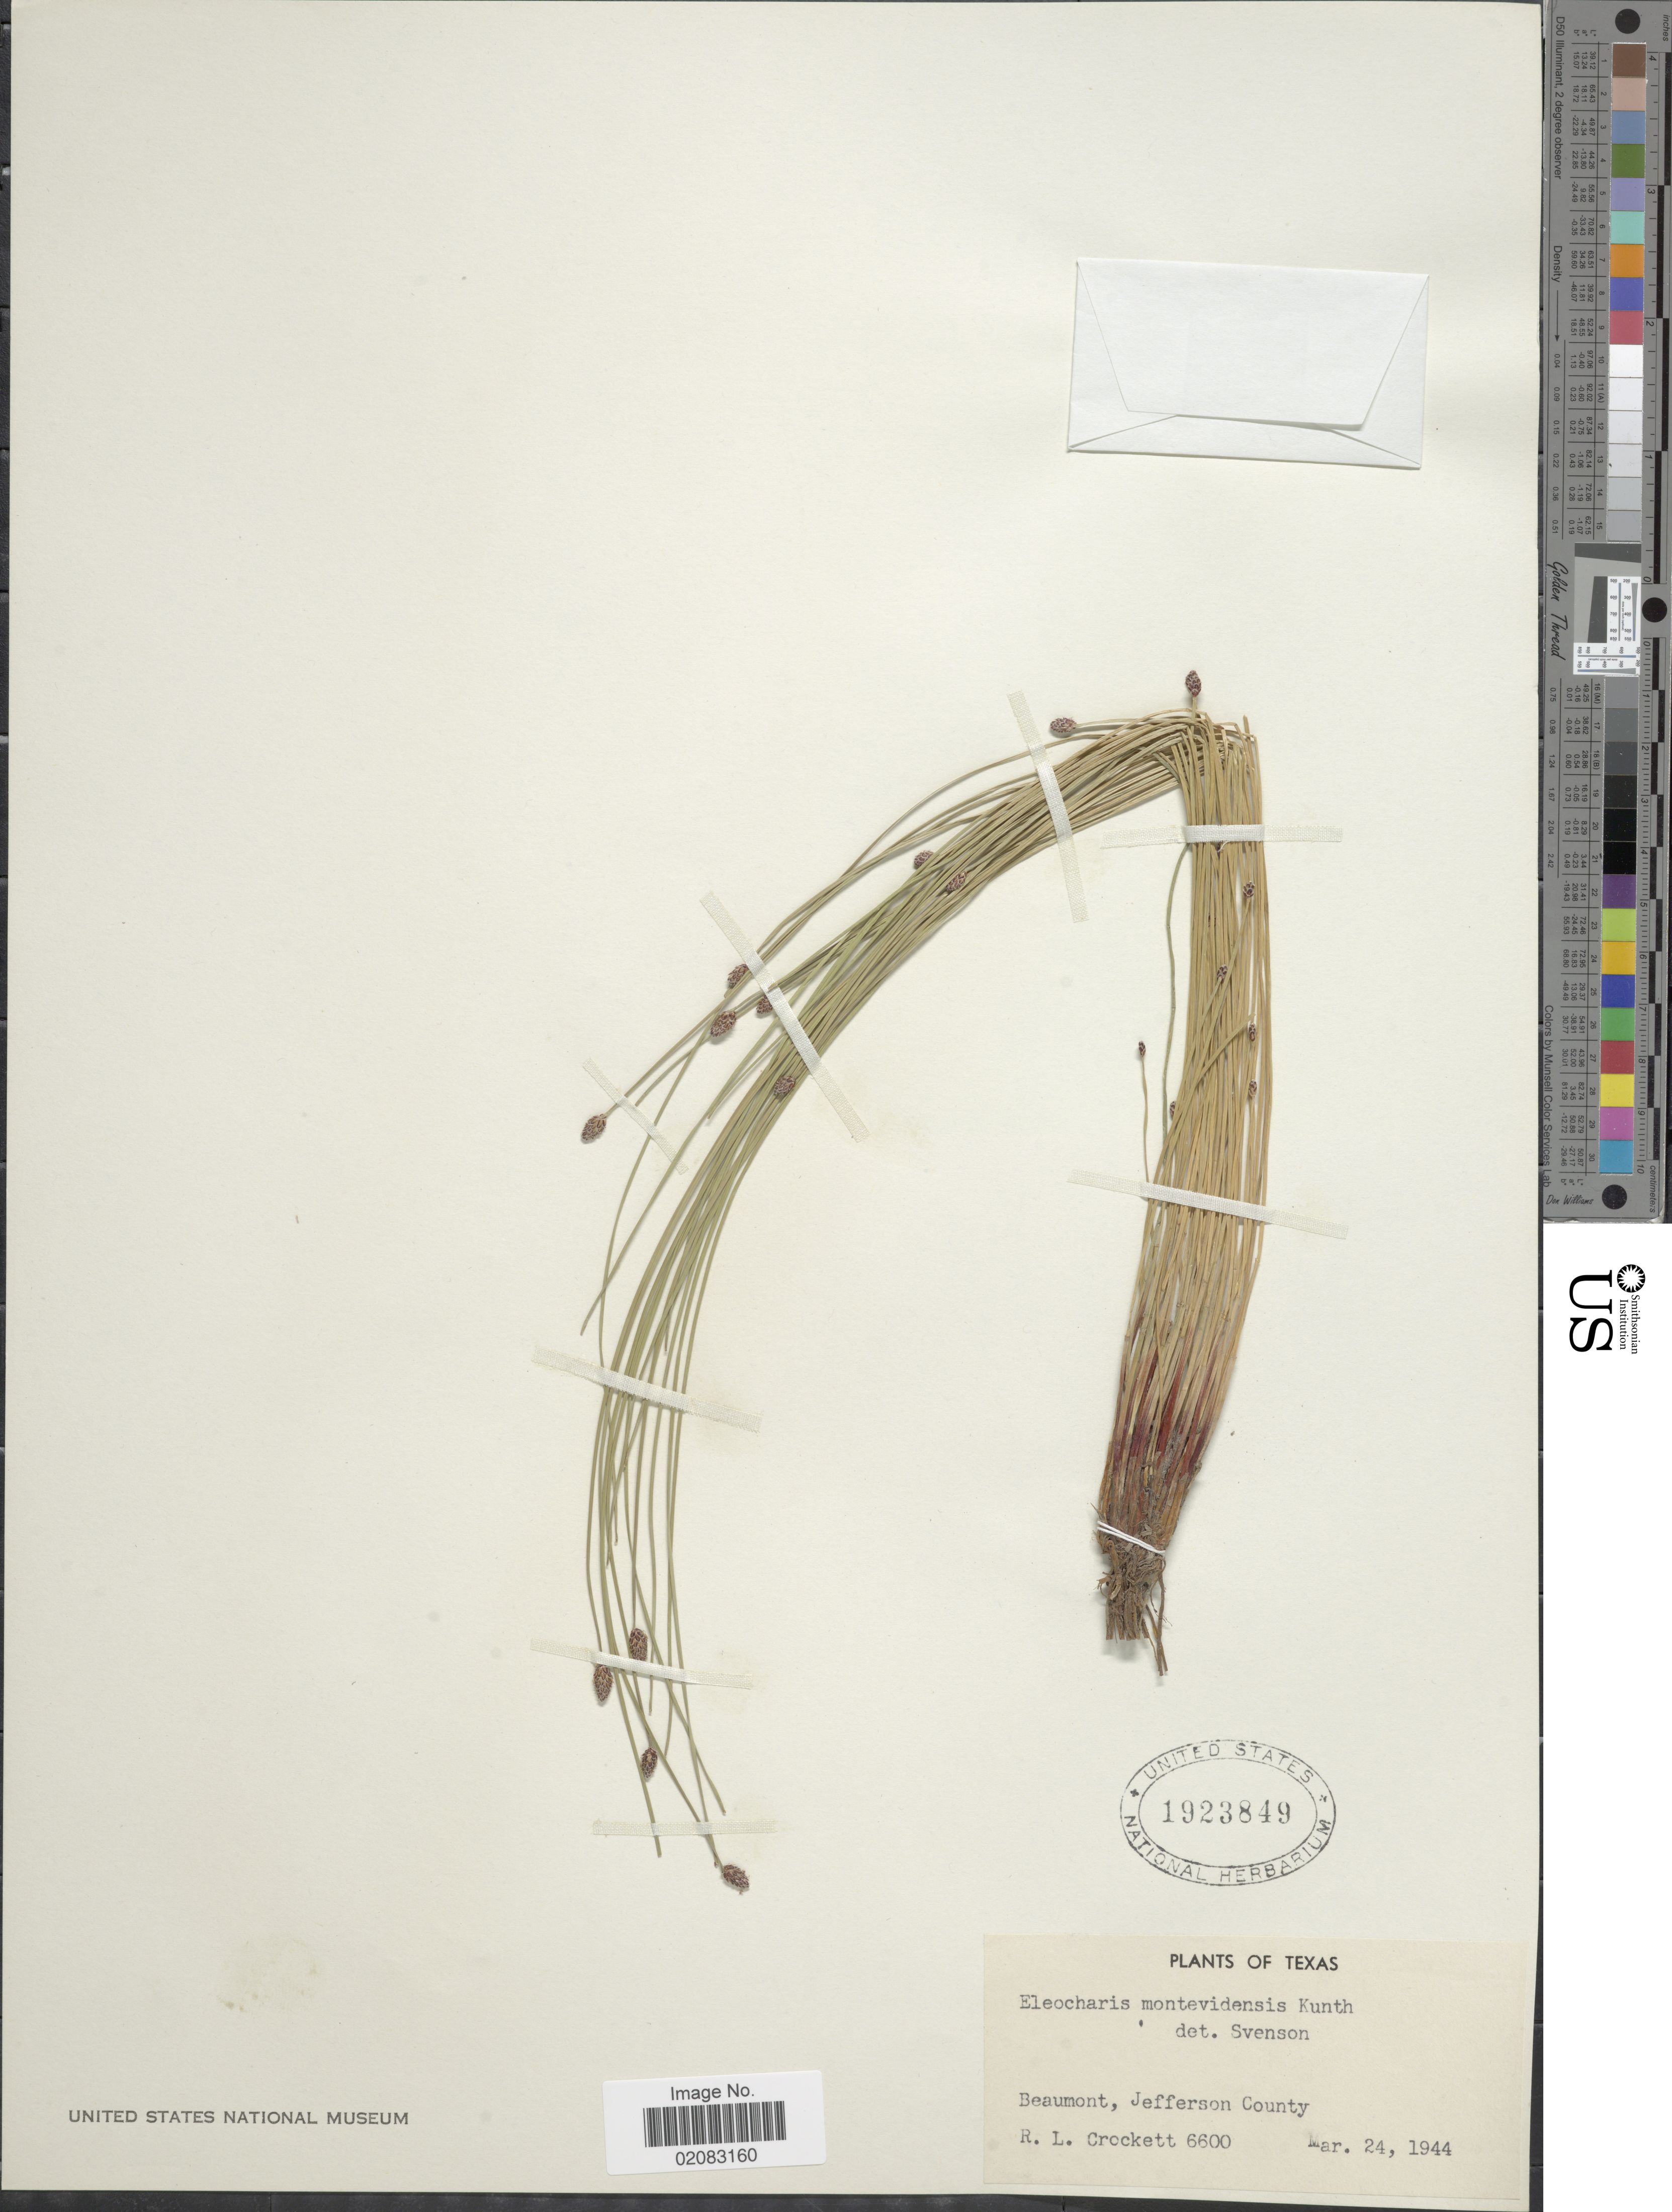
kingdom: Plantae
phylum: Tracheophyta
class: Liliopsida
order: Poales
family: Cyperaceae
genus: Eleocharis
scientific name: Eleocharis montevidensis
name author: Kunth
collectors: R. Crockett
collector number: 6600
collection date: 1944-03-24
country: United States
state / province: Texas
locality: Beaumont, Jefferson County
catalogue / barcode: US 1923849